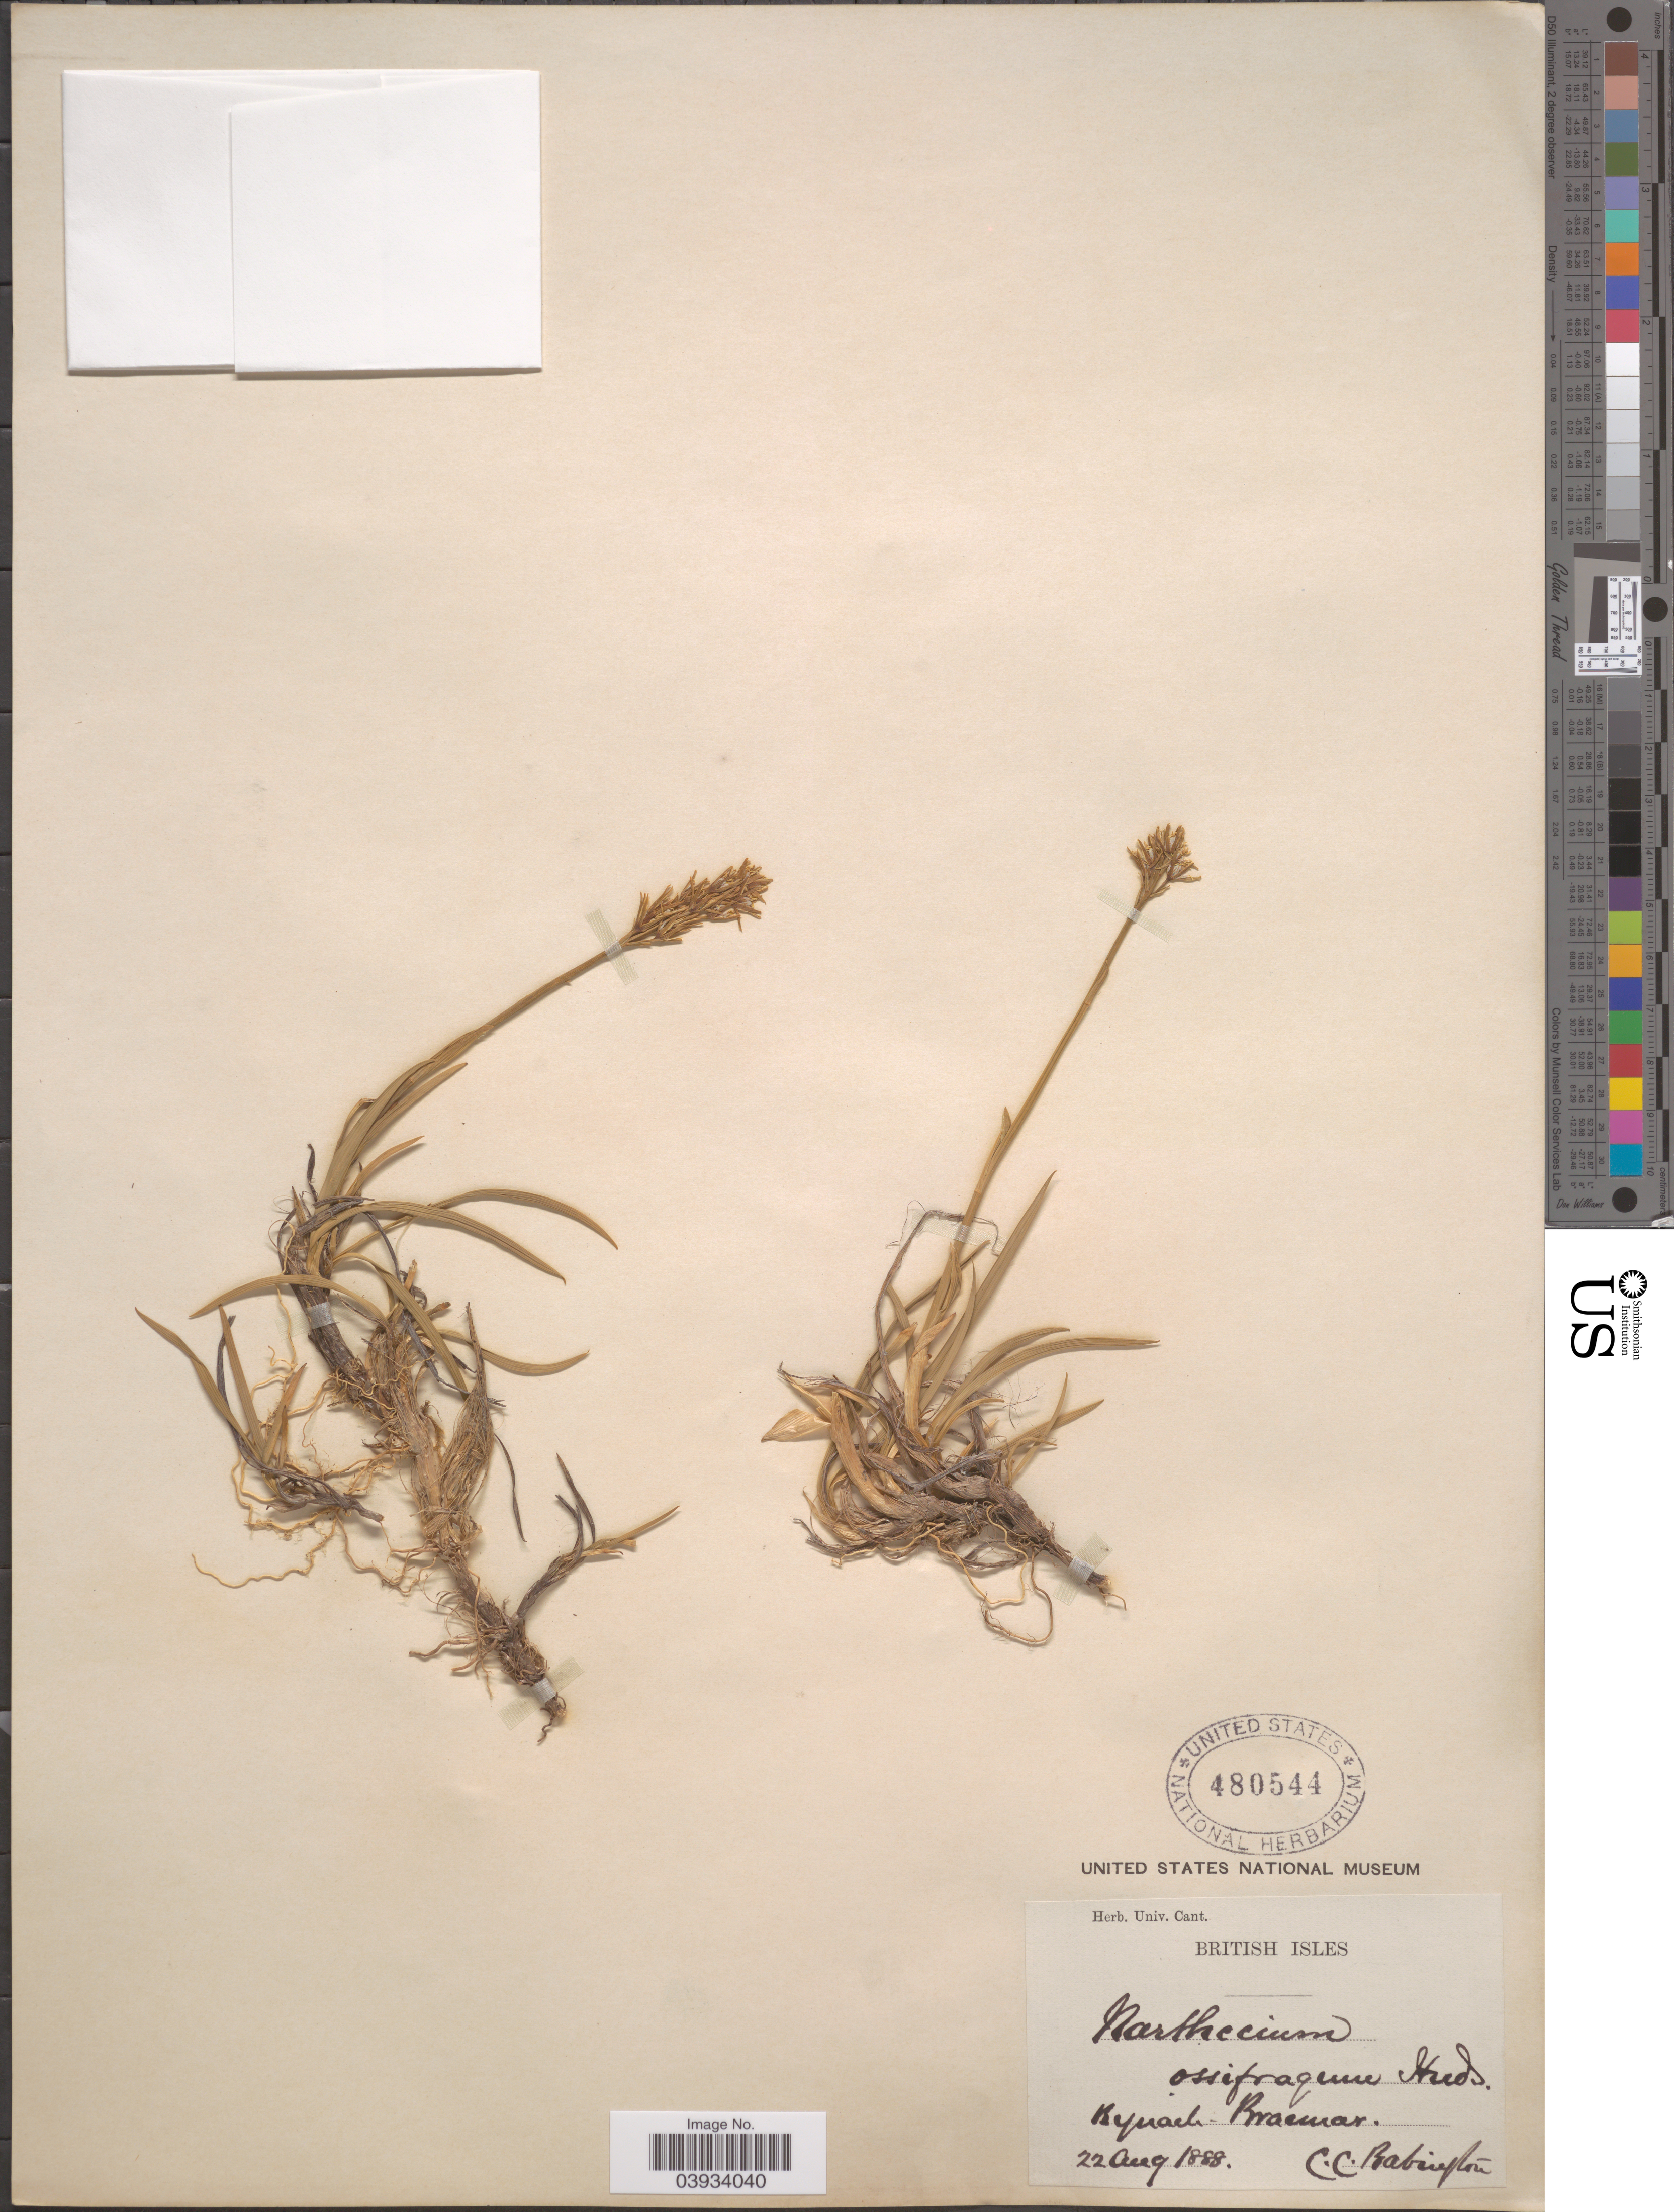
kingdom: Plantae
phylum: Tracheophyta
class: Liliopsida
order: Dioscoreales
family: Nartheciaceae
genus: Narthecium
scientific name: Narthecium asiaticum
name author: Maxim.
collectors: C. Babington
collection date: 1888-08-22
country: United Kingdom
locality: British Isles. Kyuach-Braemar.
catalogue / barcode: US 480544